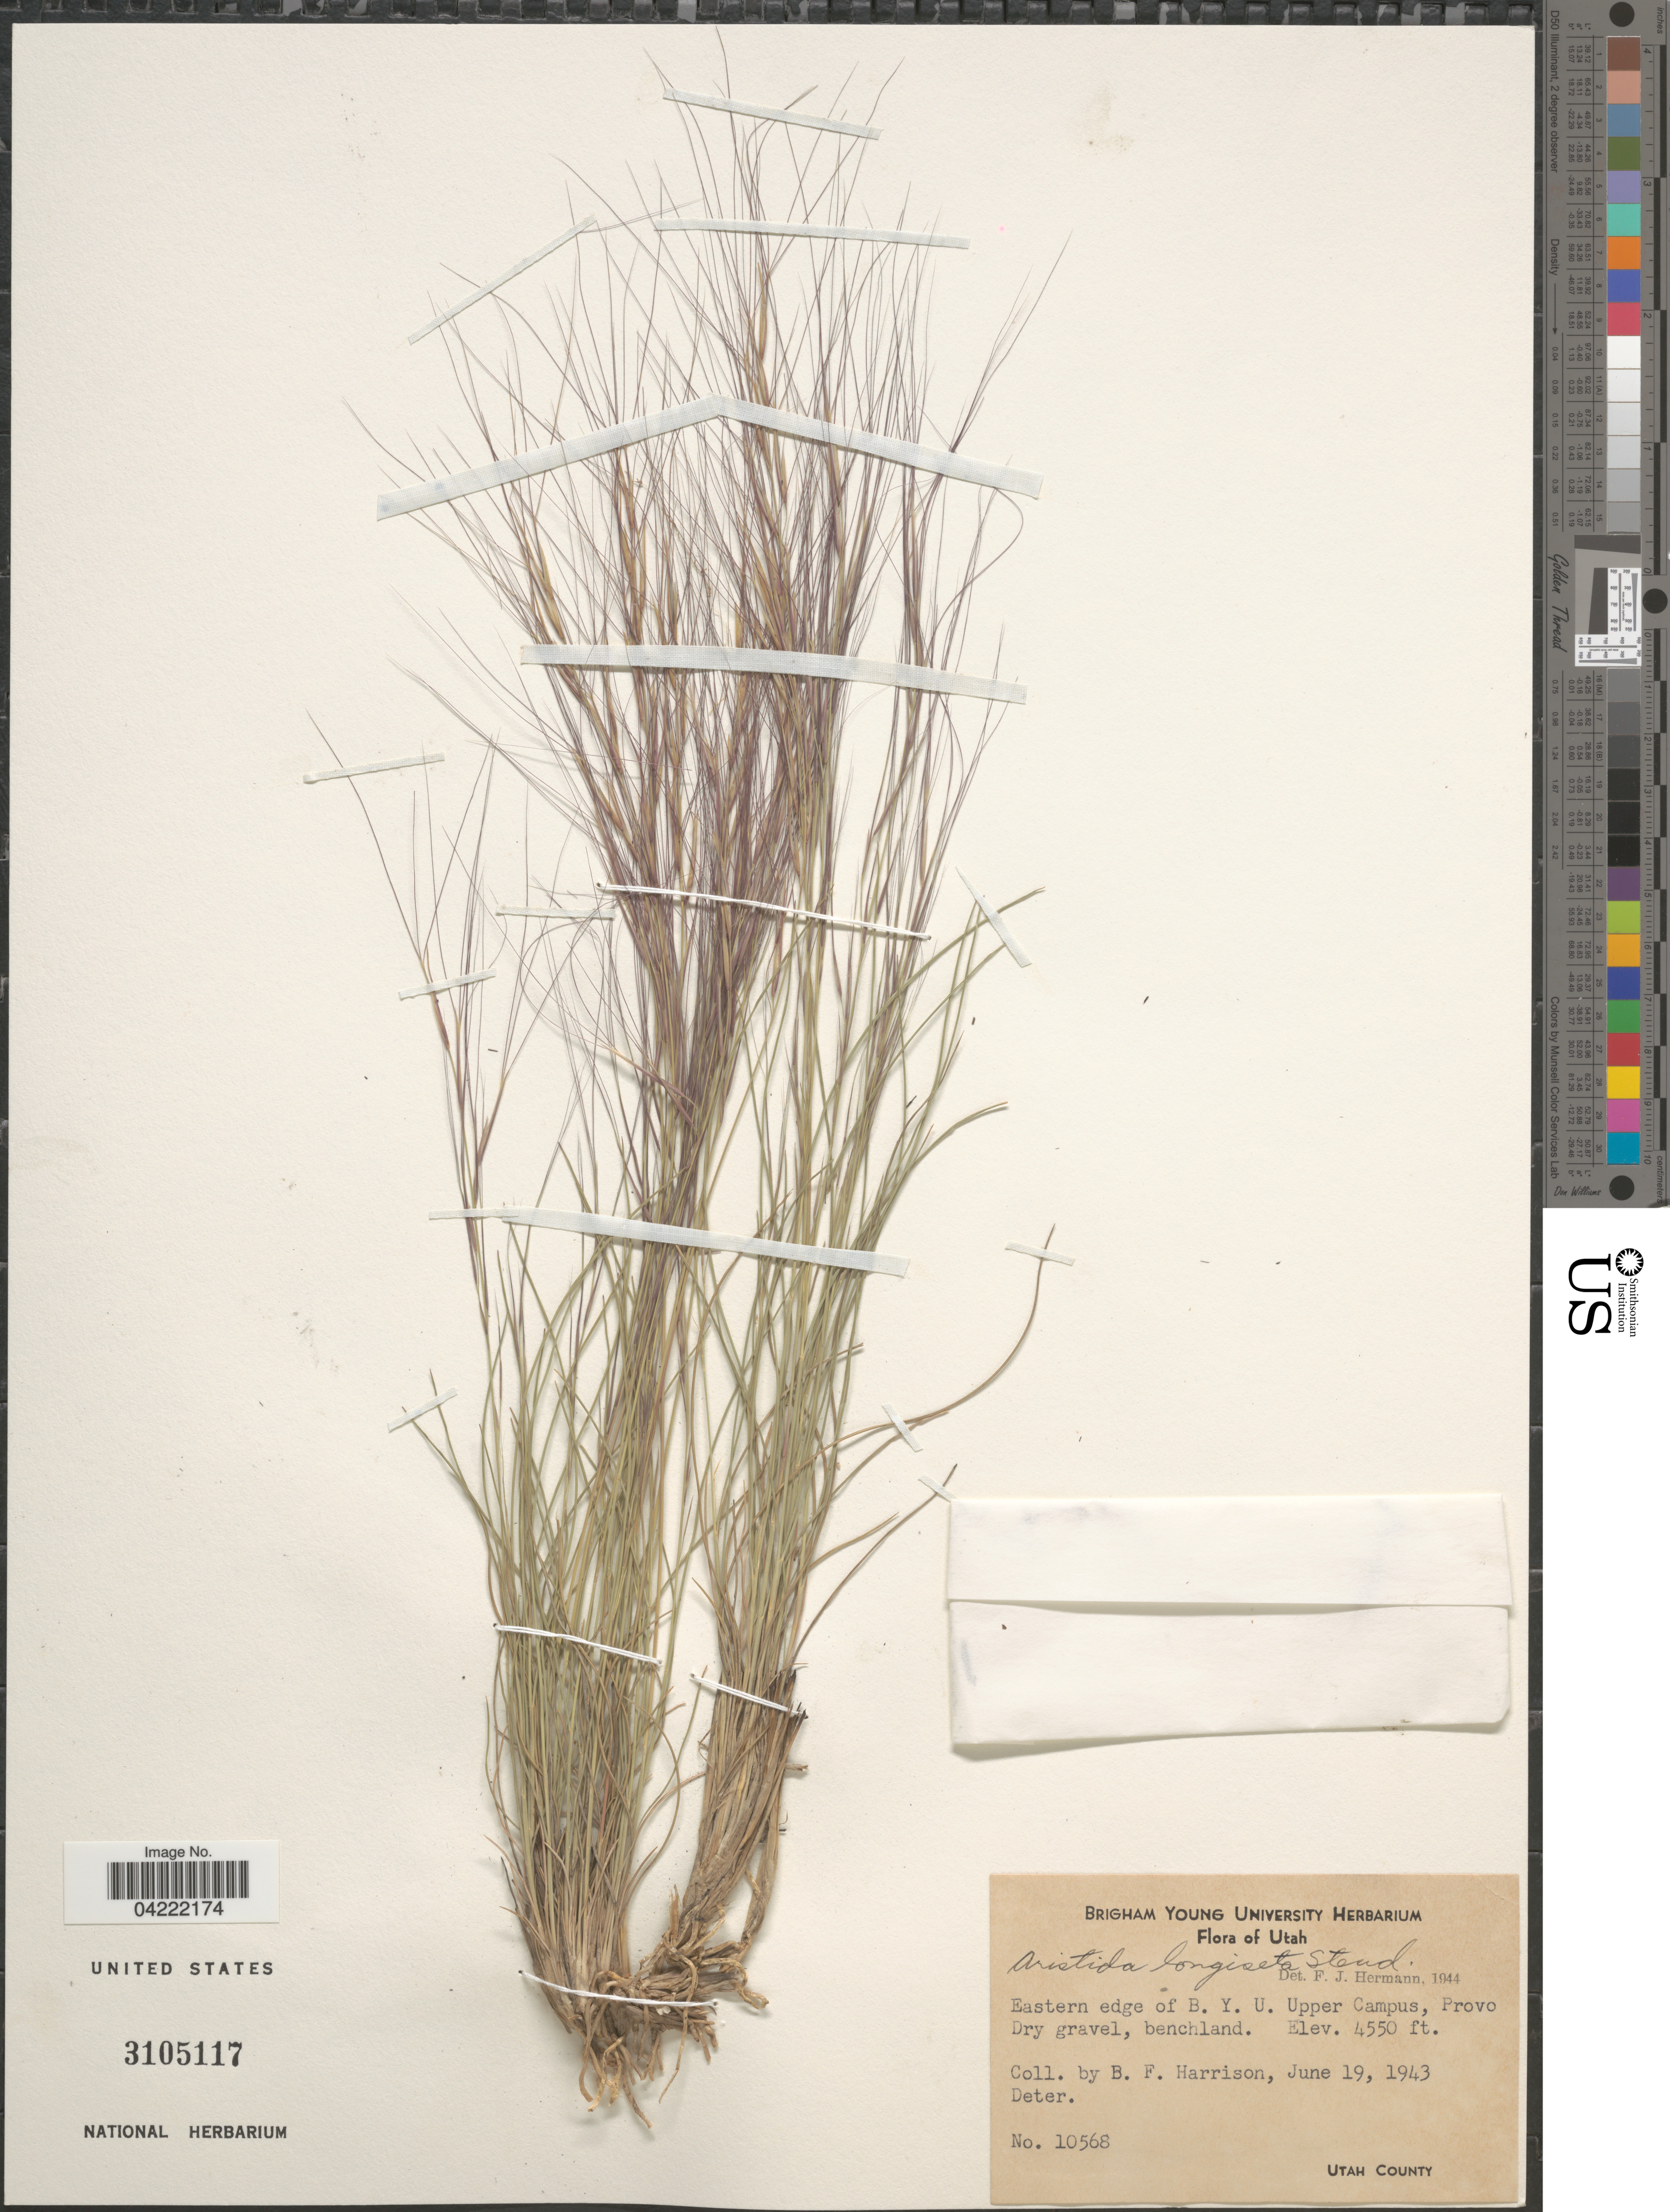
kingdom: Plantae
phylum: Tracheophyta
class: Liliopsida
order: Poales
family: Poaceae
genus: Aristida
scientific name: Aristida purpurea var. longiseta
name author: (Steud.) Vasey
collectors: B. F. Harrison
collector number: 10568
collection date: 1943-06-19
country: United States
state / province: Utah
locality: Eastern edge of B. Y. U. Upper Campus, Provo. Dry gravel, benchland. Utah County.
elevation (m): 1387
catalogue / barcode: US 3105117